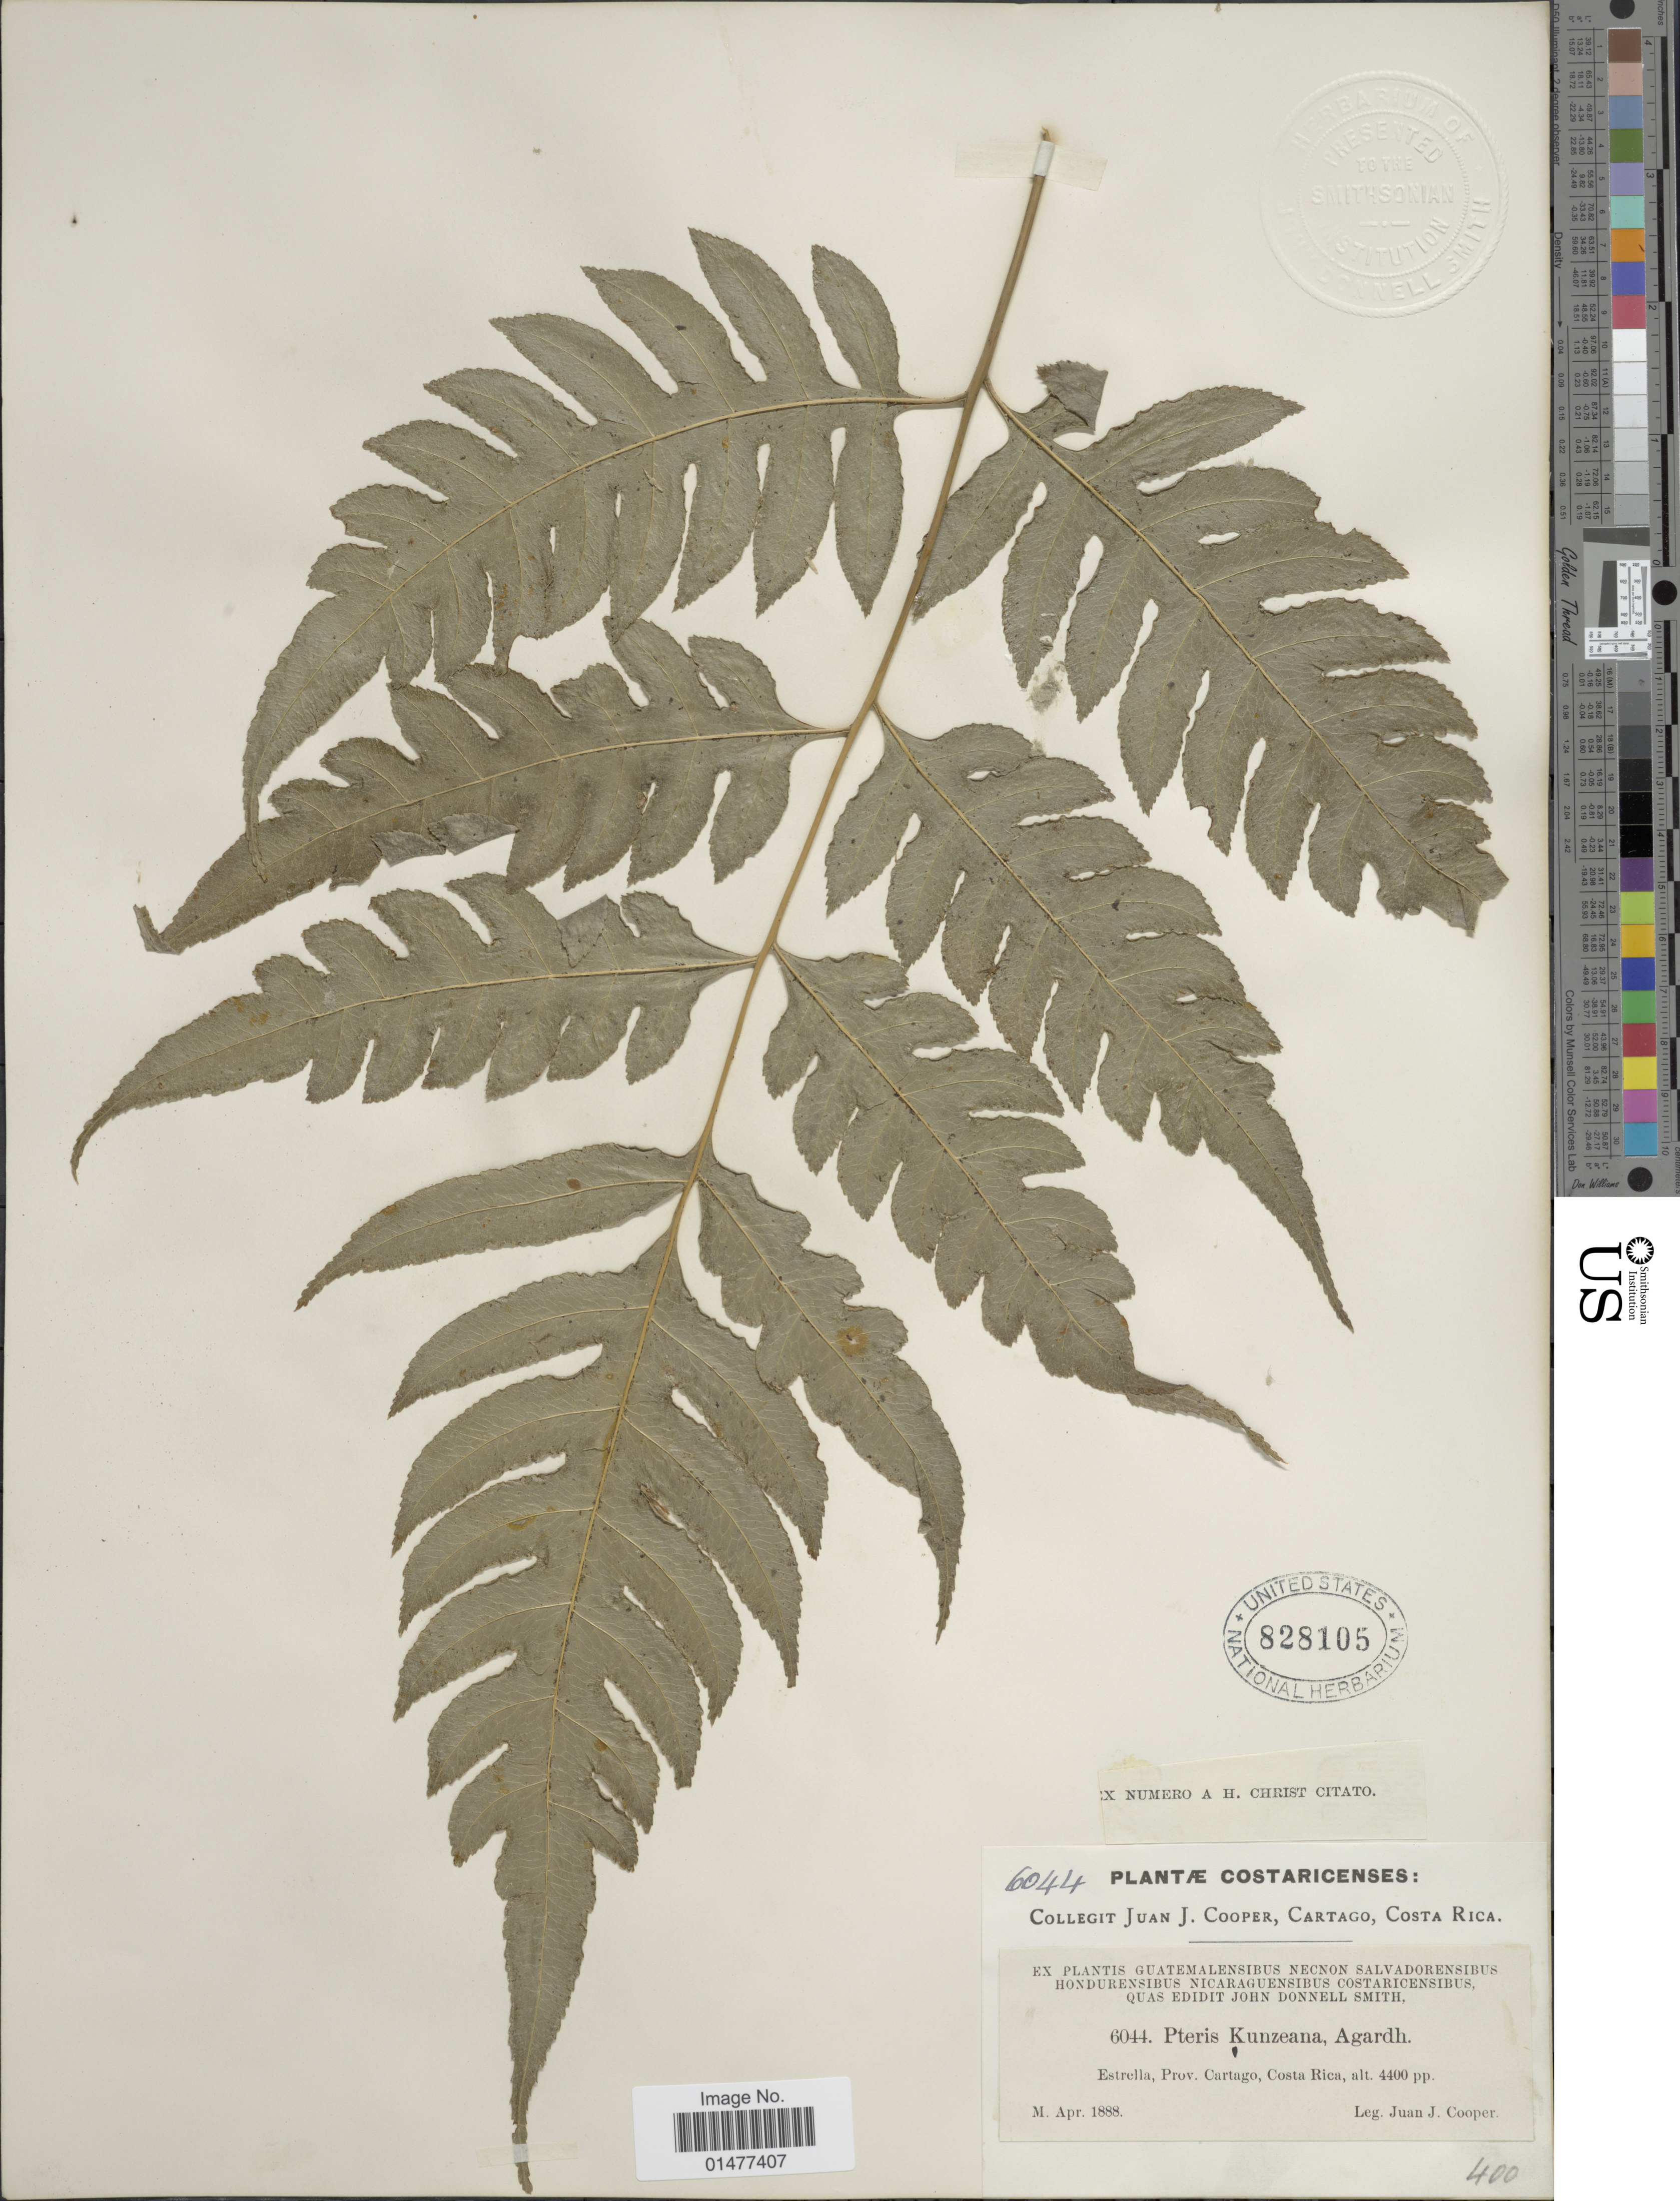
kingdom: Plantae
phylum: Tracheophyta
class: Polypodiopsida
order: Polypodiales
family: Pteridaceae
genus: Pteris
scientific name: Pteris altissima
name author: Poir.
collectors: J. J. Cooper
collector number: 6044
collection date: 1888-04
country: Costa Rica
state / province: Cartago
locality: Estrella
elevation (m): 1341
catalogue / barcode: US 828105